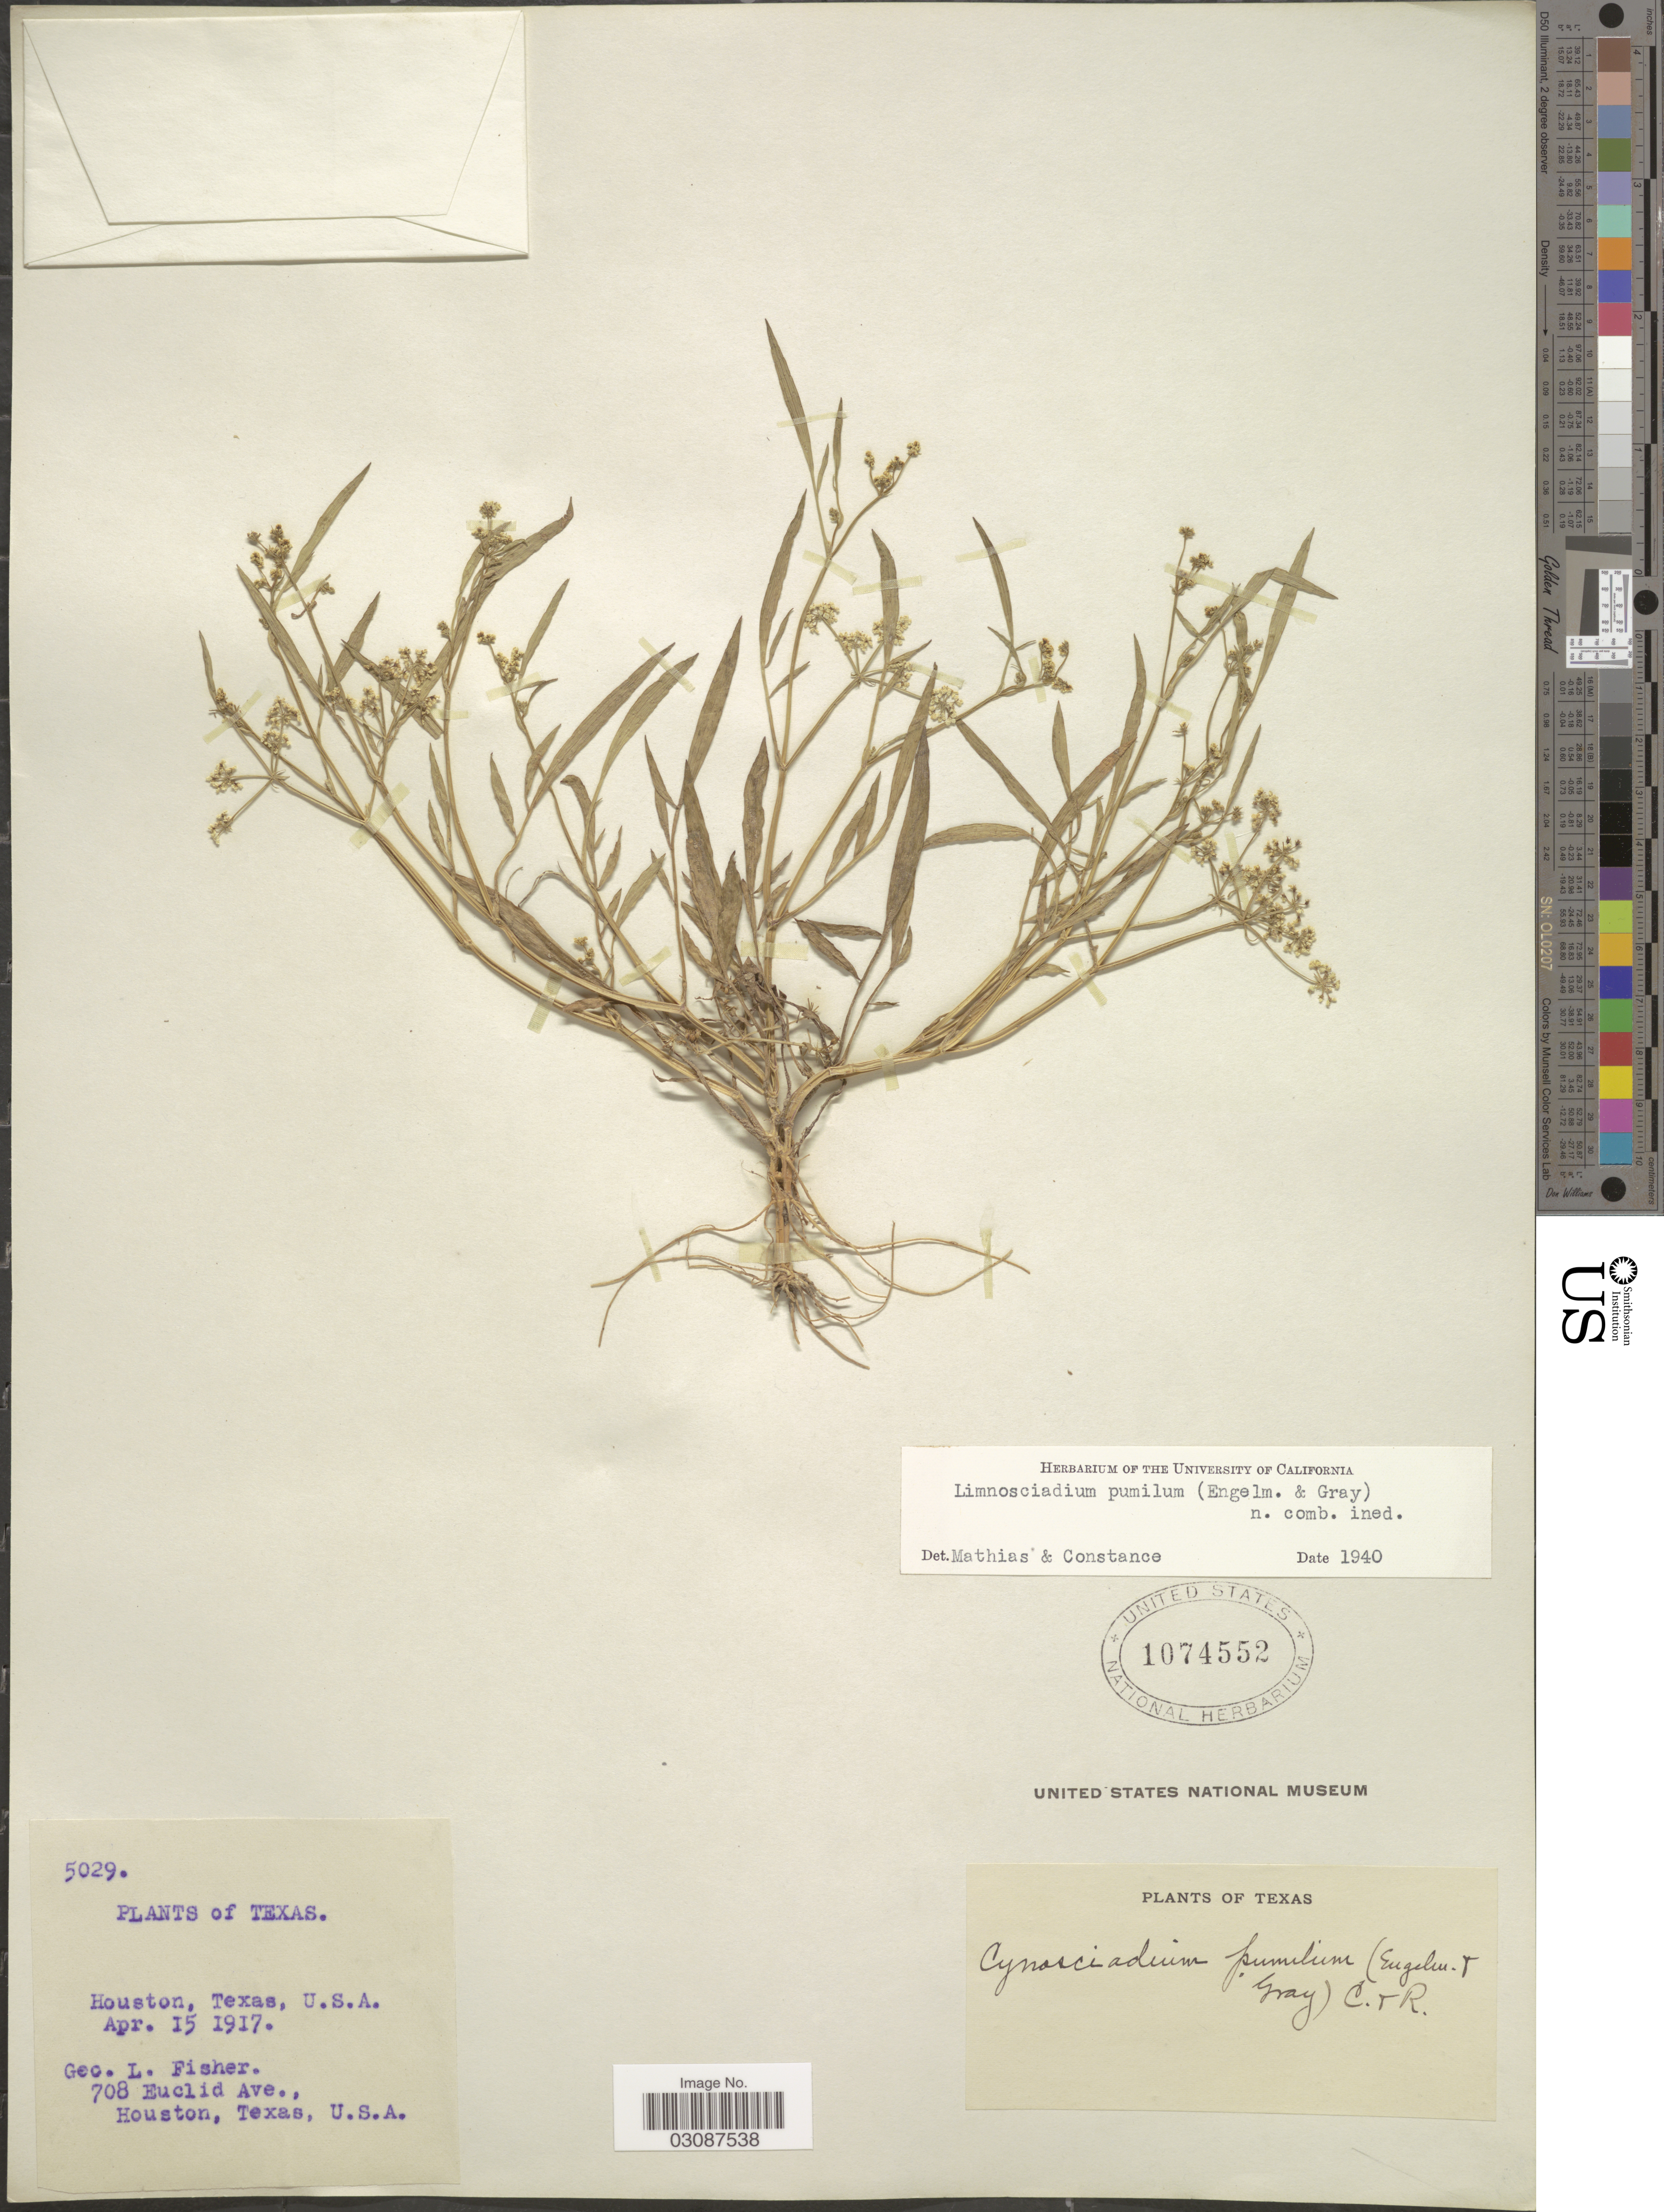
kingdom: Plantae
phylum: Tracheophyta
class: Magnoliopsida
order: Apiales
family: Apiaceae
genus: Limnosciadium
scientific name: Limnosciadium pumilum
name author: (Engelm. & A. Gray) Mathias & Constance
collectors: G. L. Fisher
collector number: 5029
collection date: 1917-04-15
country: United States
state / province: Texas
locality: Houston.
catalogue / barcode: US 1074552